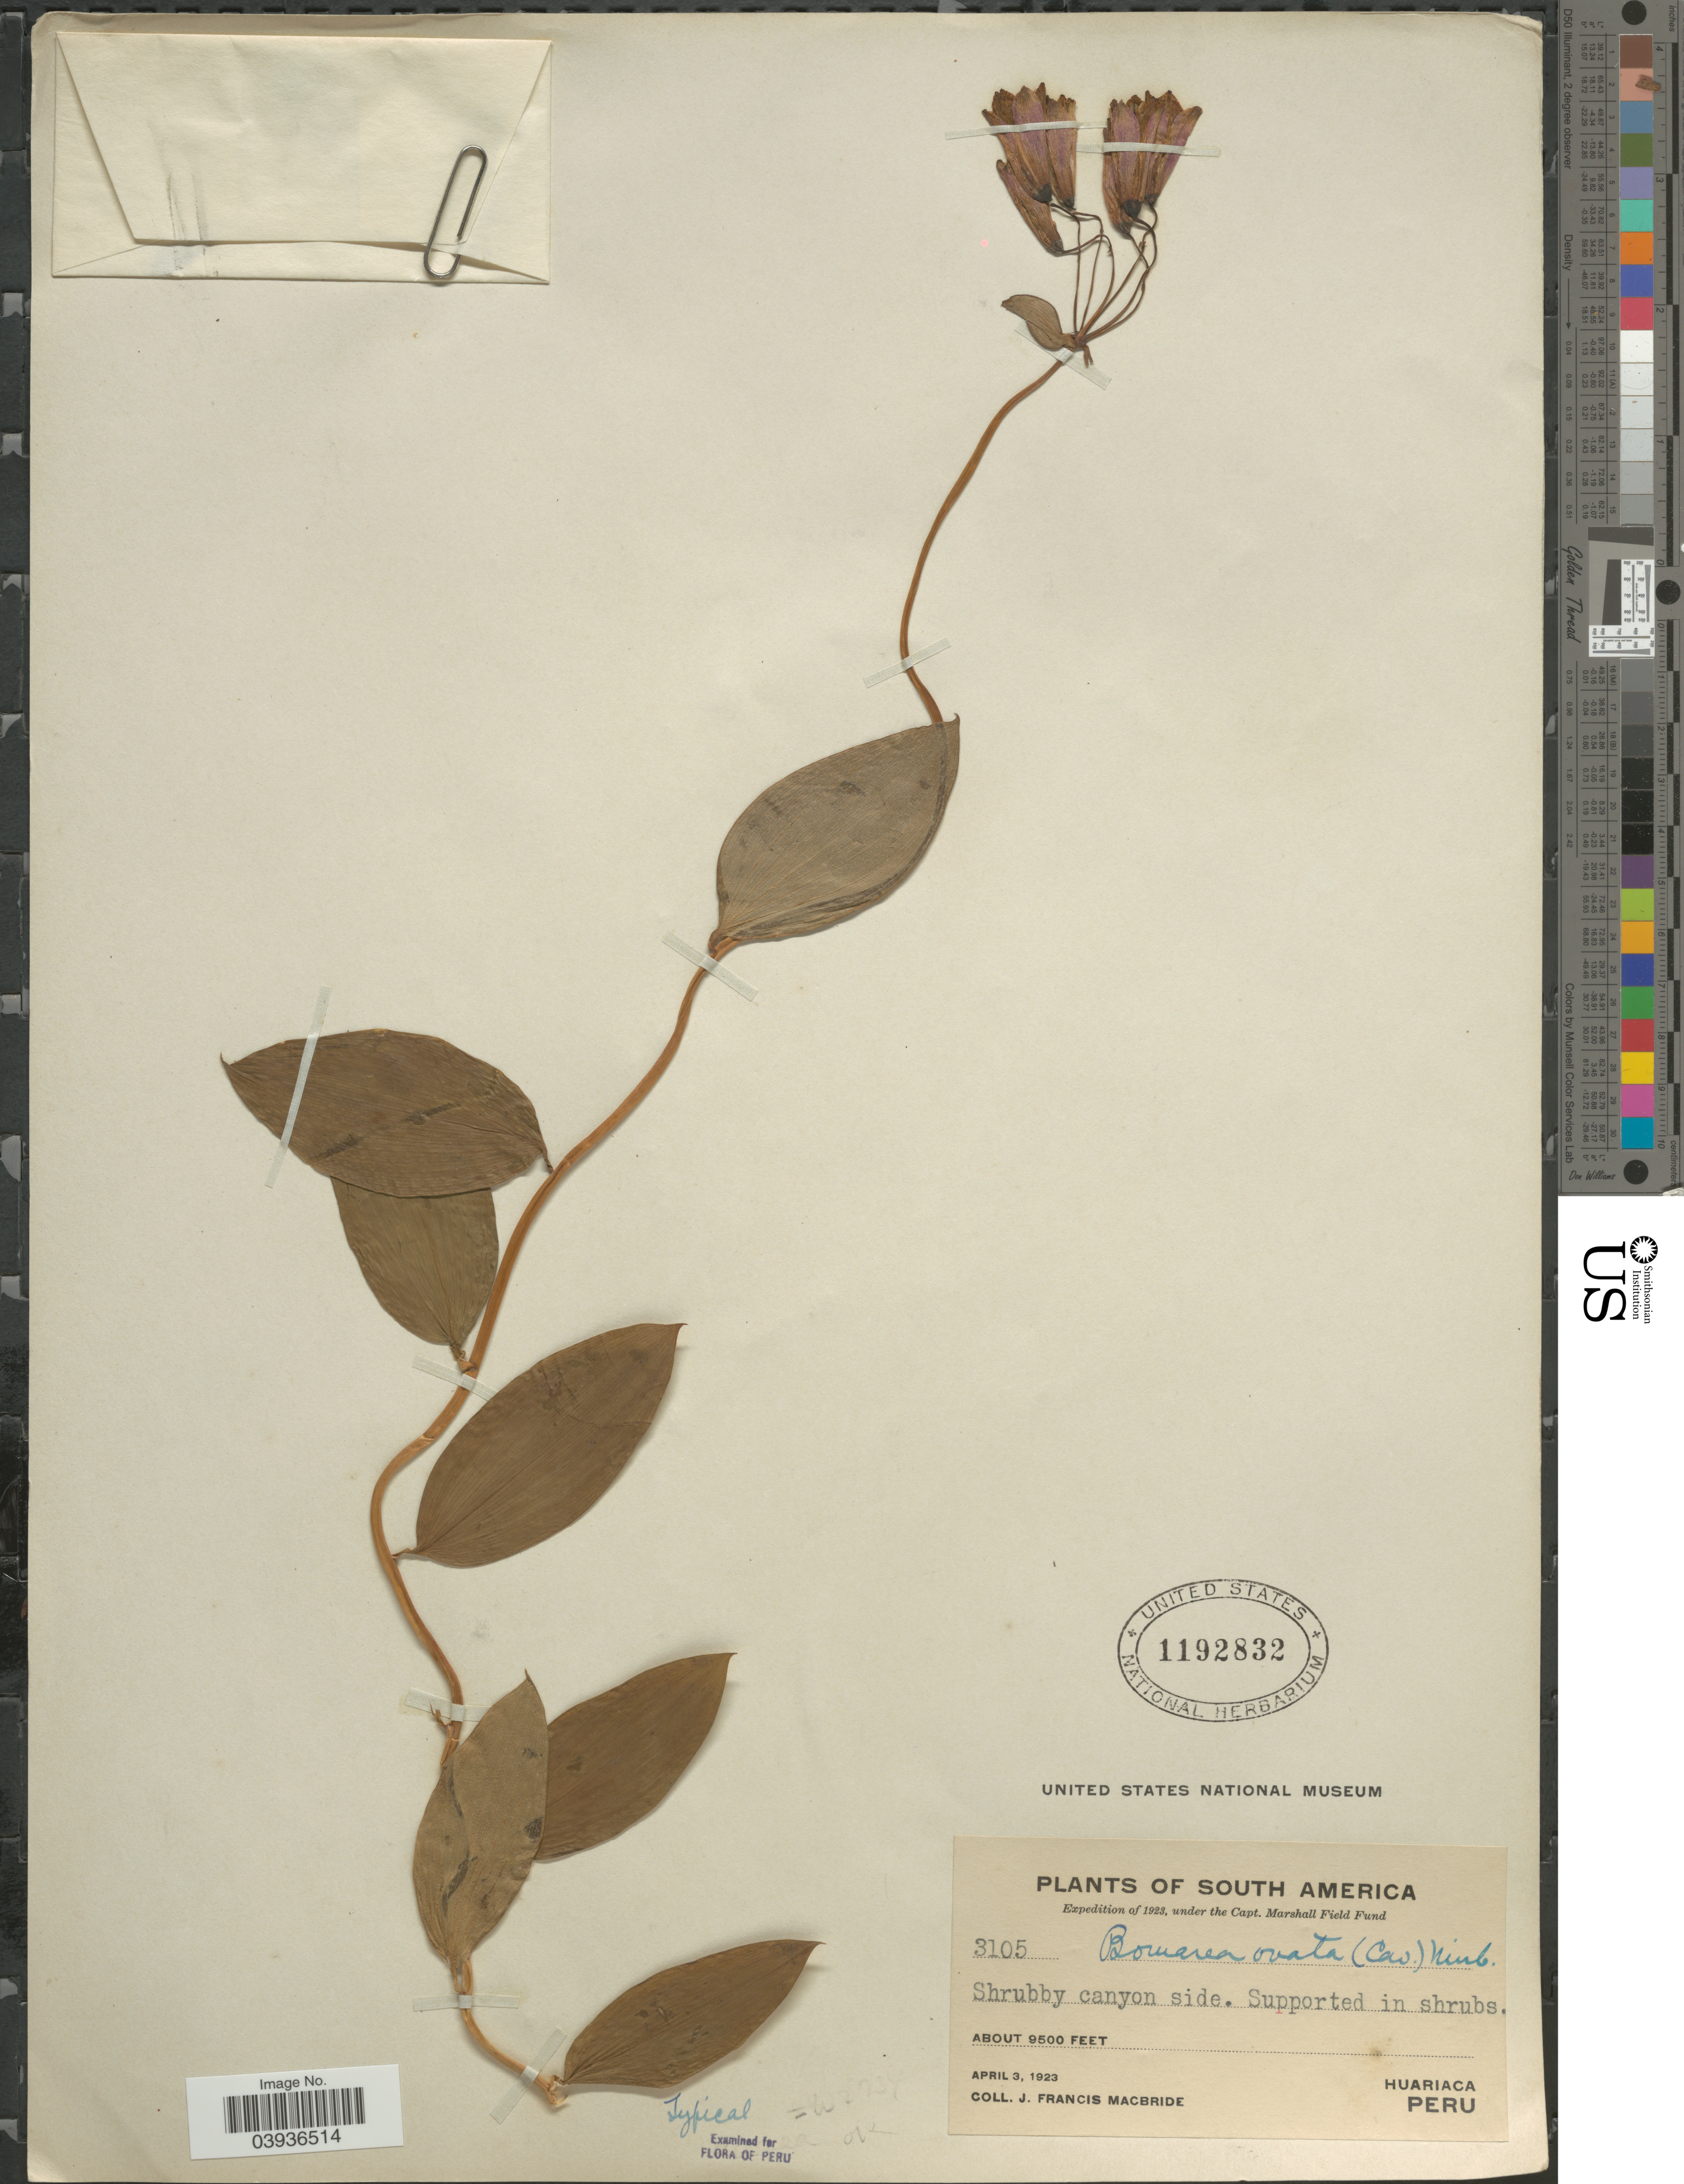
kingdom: Plantae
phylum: Tracheophyta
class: Liliopsida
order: Liliales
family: Alstroemeriaceae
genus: Bomarea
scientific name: Bomarea ovata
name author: (Cav.) Mirb.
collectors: J. F. Macbride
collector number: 3105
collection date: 1923-04-03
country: Peru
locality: Huariaca.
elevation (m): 2896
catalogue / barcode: US 1192832